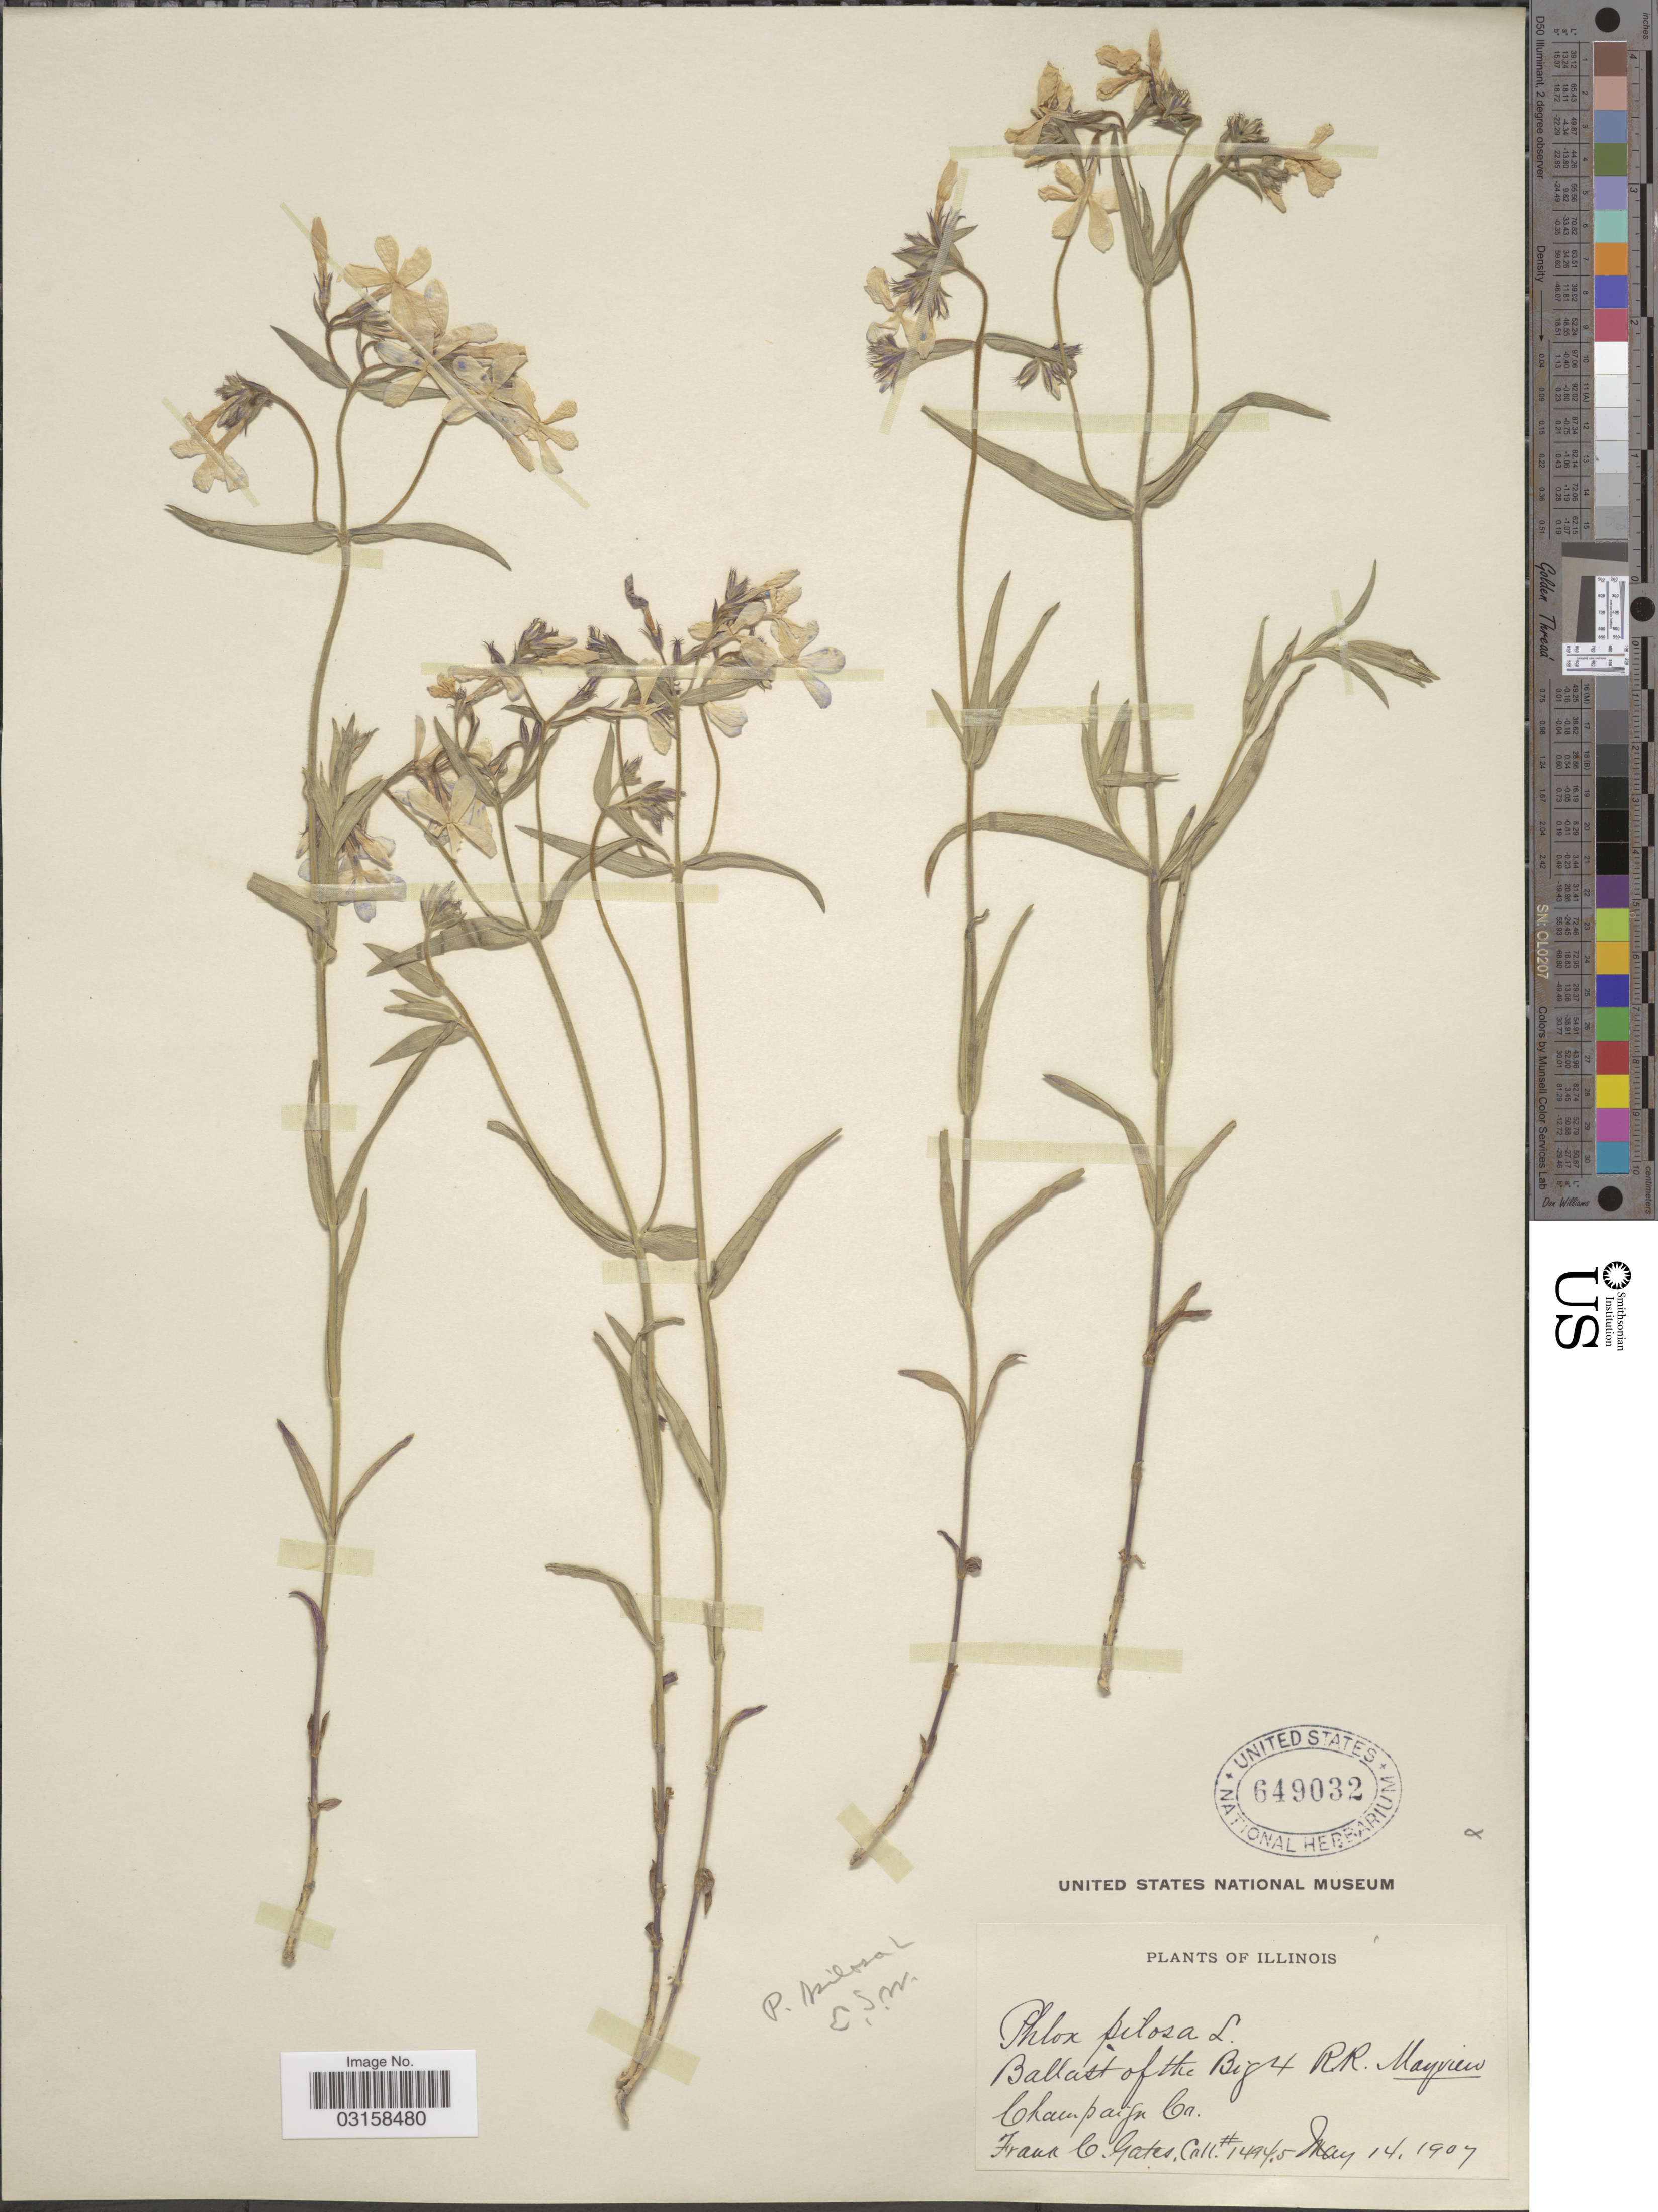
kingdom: Plantae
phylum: Tracheophyta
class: Magnoliopsida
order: Ericales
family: Polemoniaceae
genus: Phlox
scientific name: Phlox pilosa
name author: L.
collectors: F. C. Gates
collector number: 14945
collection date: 1907-05-14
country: United States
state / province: Illinois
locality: Ballast of the Big 4 RR. Mayview Champaign Co.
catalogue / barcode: US 649032